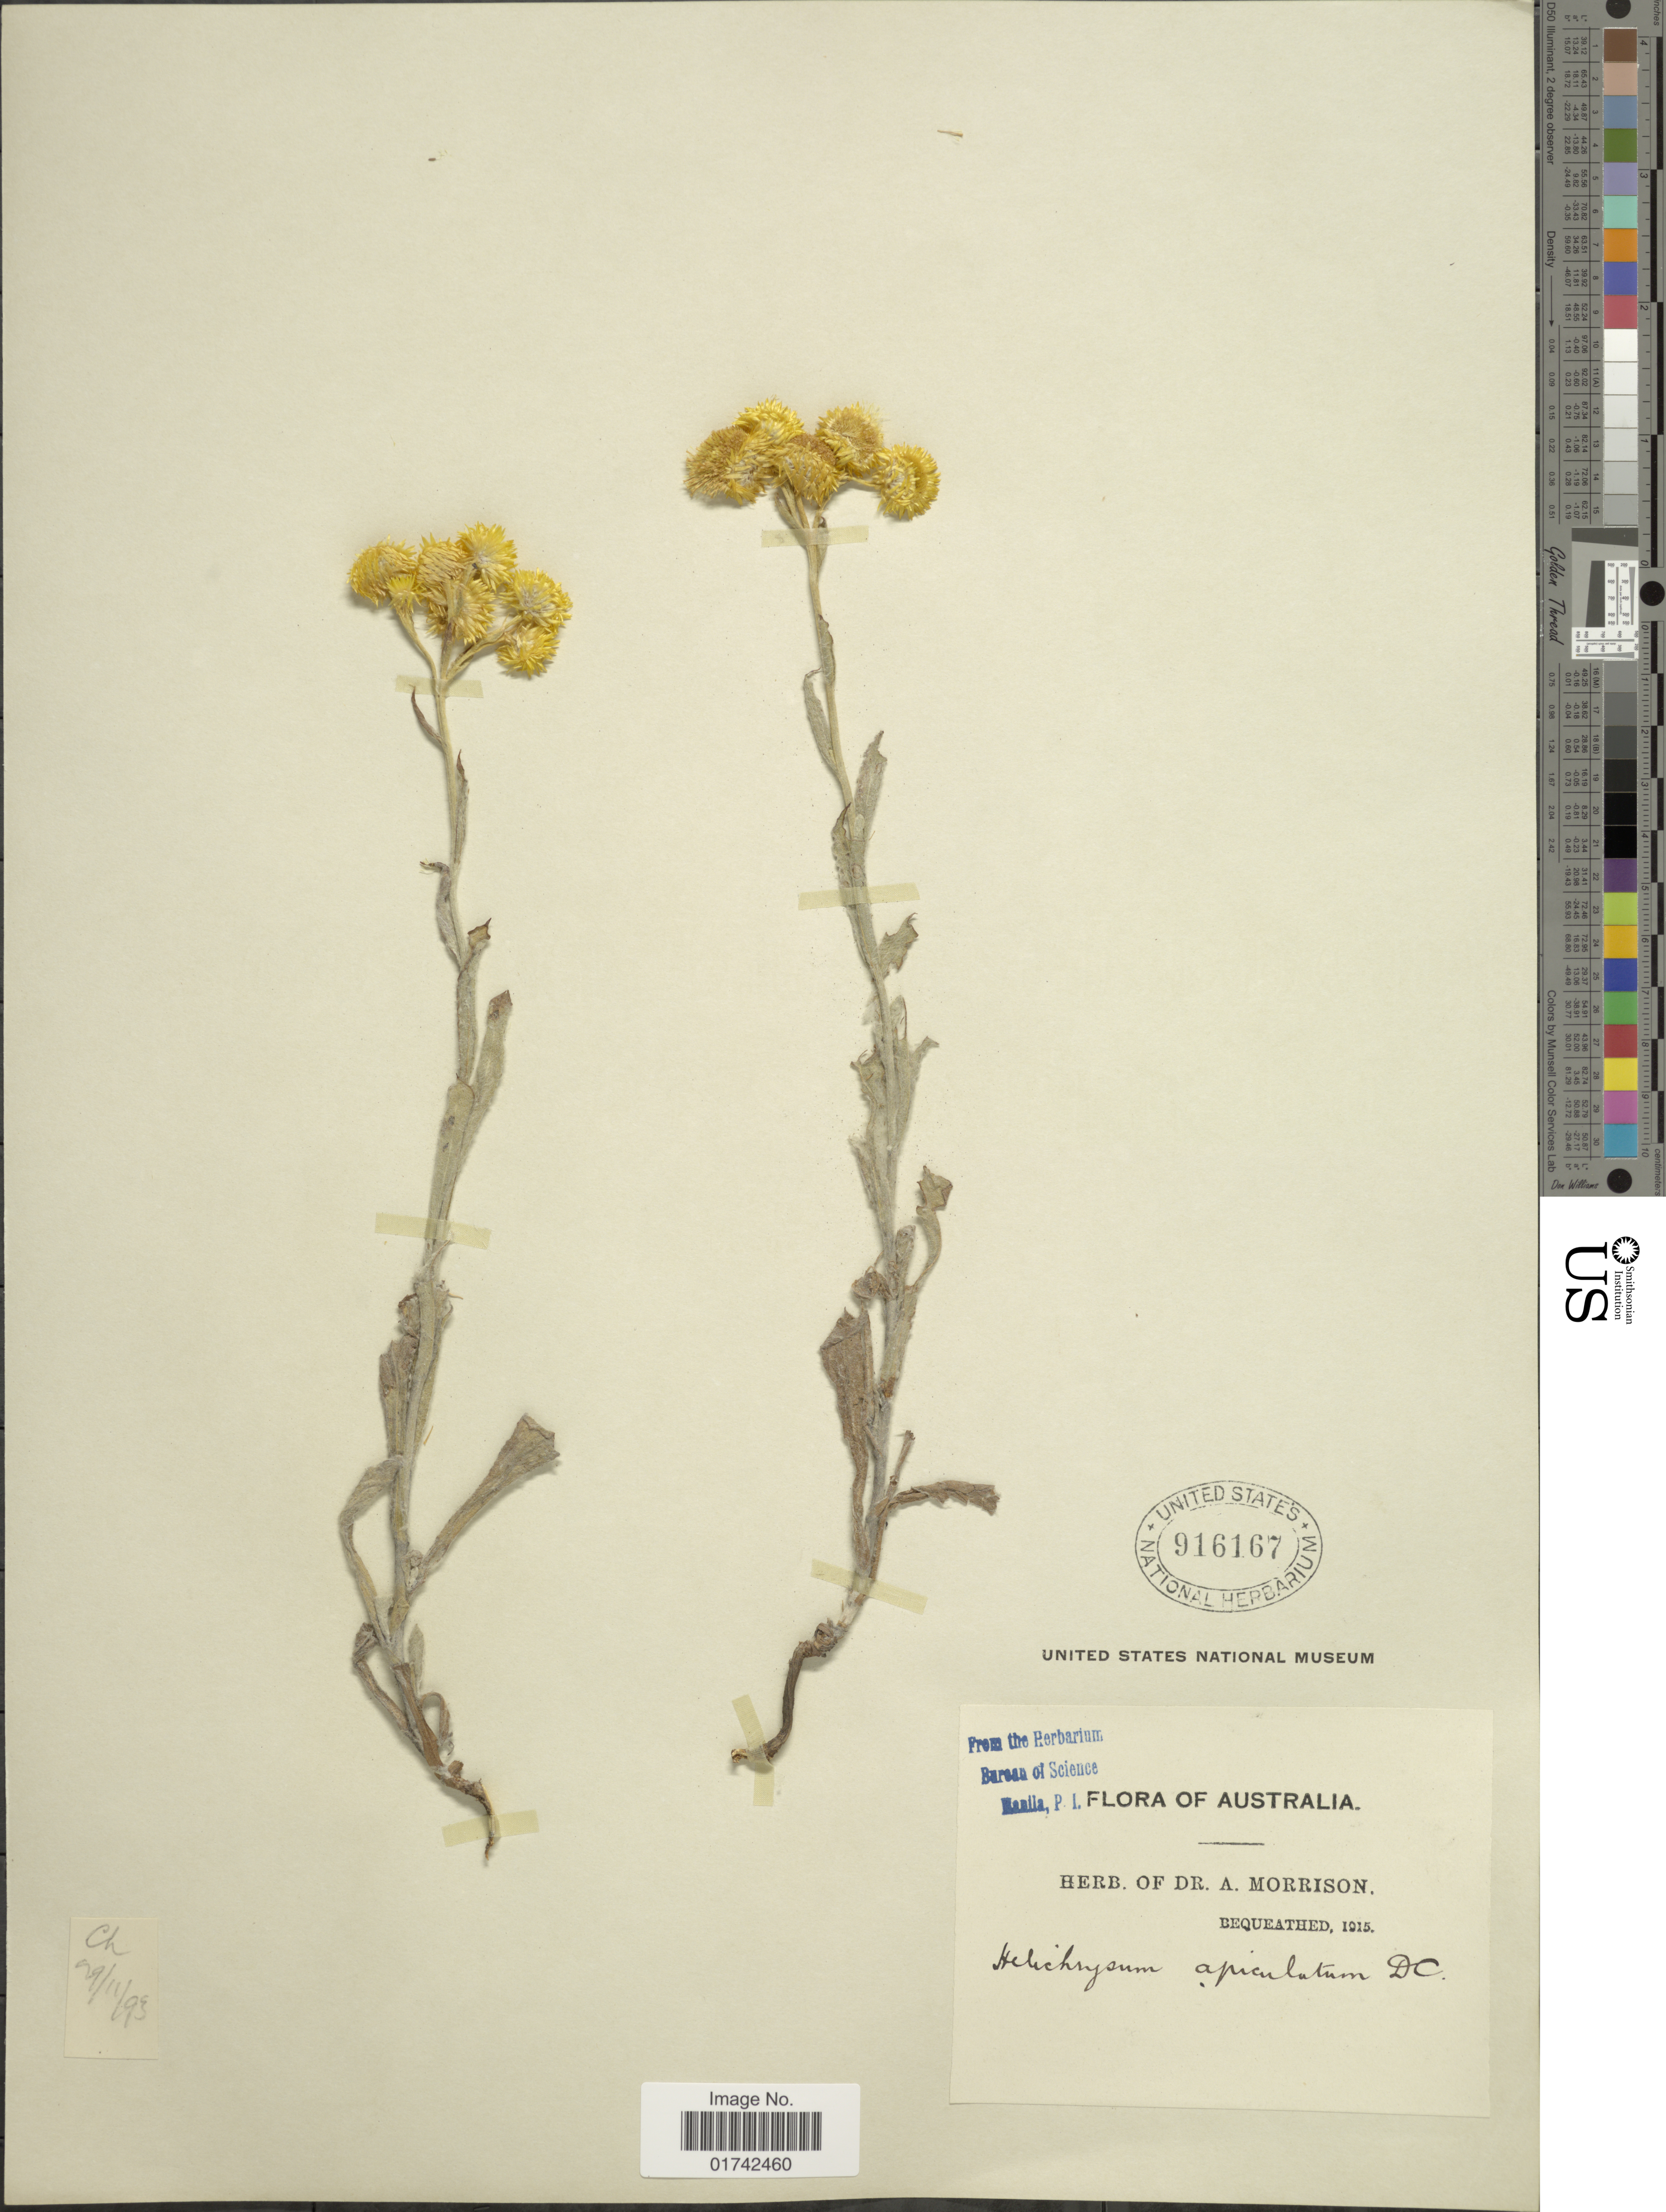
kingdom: Plantae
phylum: Tracheophyta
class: Magnoliopsida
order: Asterales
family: Asteraceae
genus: Helichrysum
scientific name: Helichrysum apiculatum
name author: (Labill.) D. Don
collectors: ex herb. Dr. A. Morrison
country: Australia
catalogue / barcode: US 916167